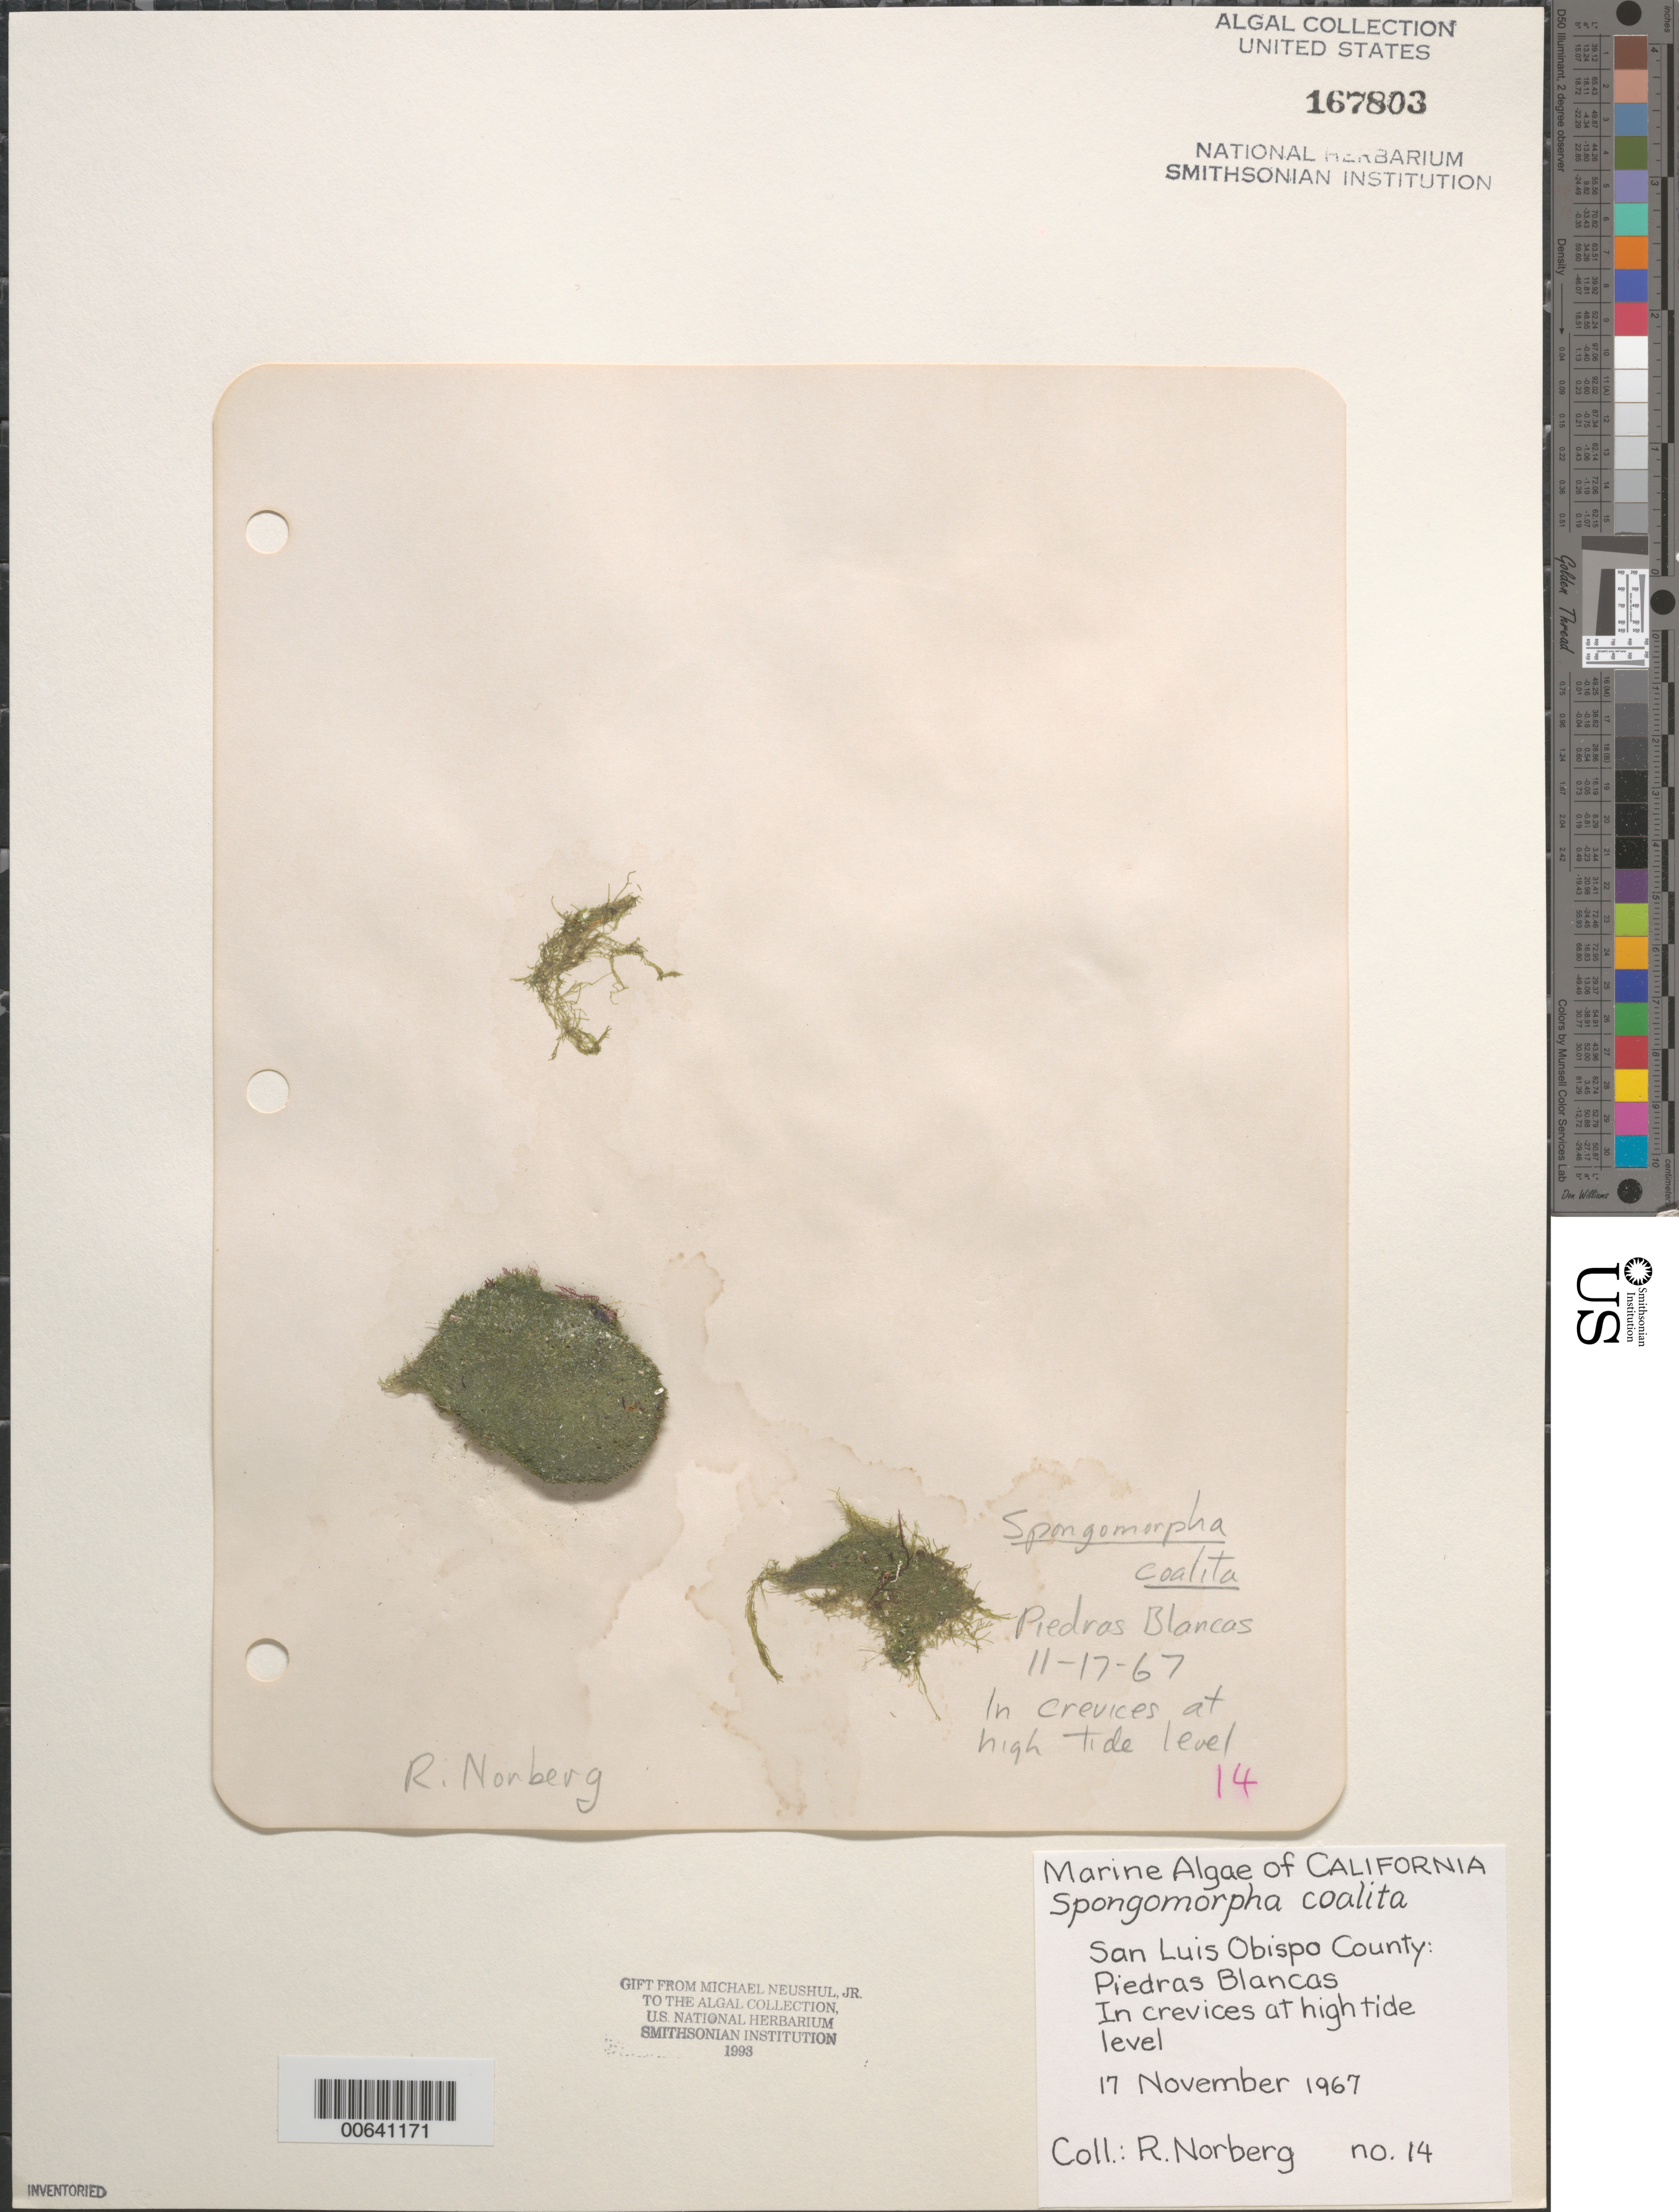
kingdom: Plantae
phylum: Chlorophyta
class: Ulvophyceae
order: Ulotrichales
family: Ulotrichaceae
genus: Acrosiphonia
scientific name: Acrosiphonia coalita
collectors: R. Norberg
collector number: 14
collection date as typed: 17 Nov 1967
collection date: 1967-11-17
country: United States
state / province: California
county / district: San Luis Obispo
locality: Piedras Blancas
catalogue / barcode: US 167803